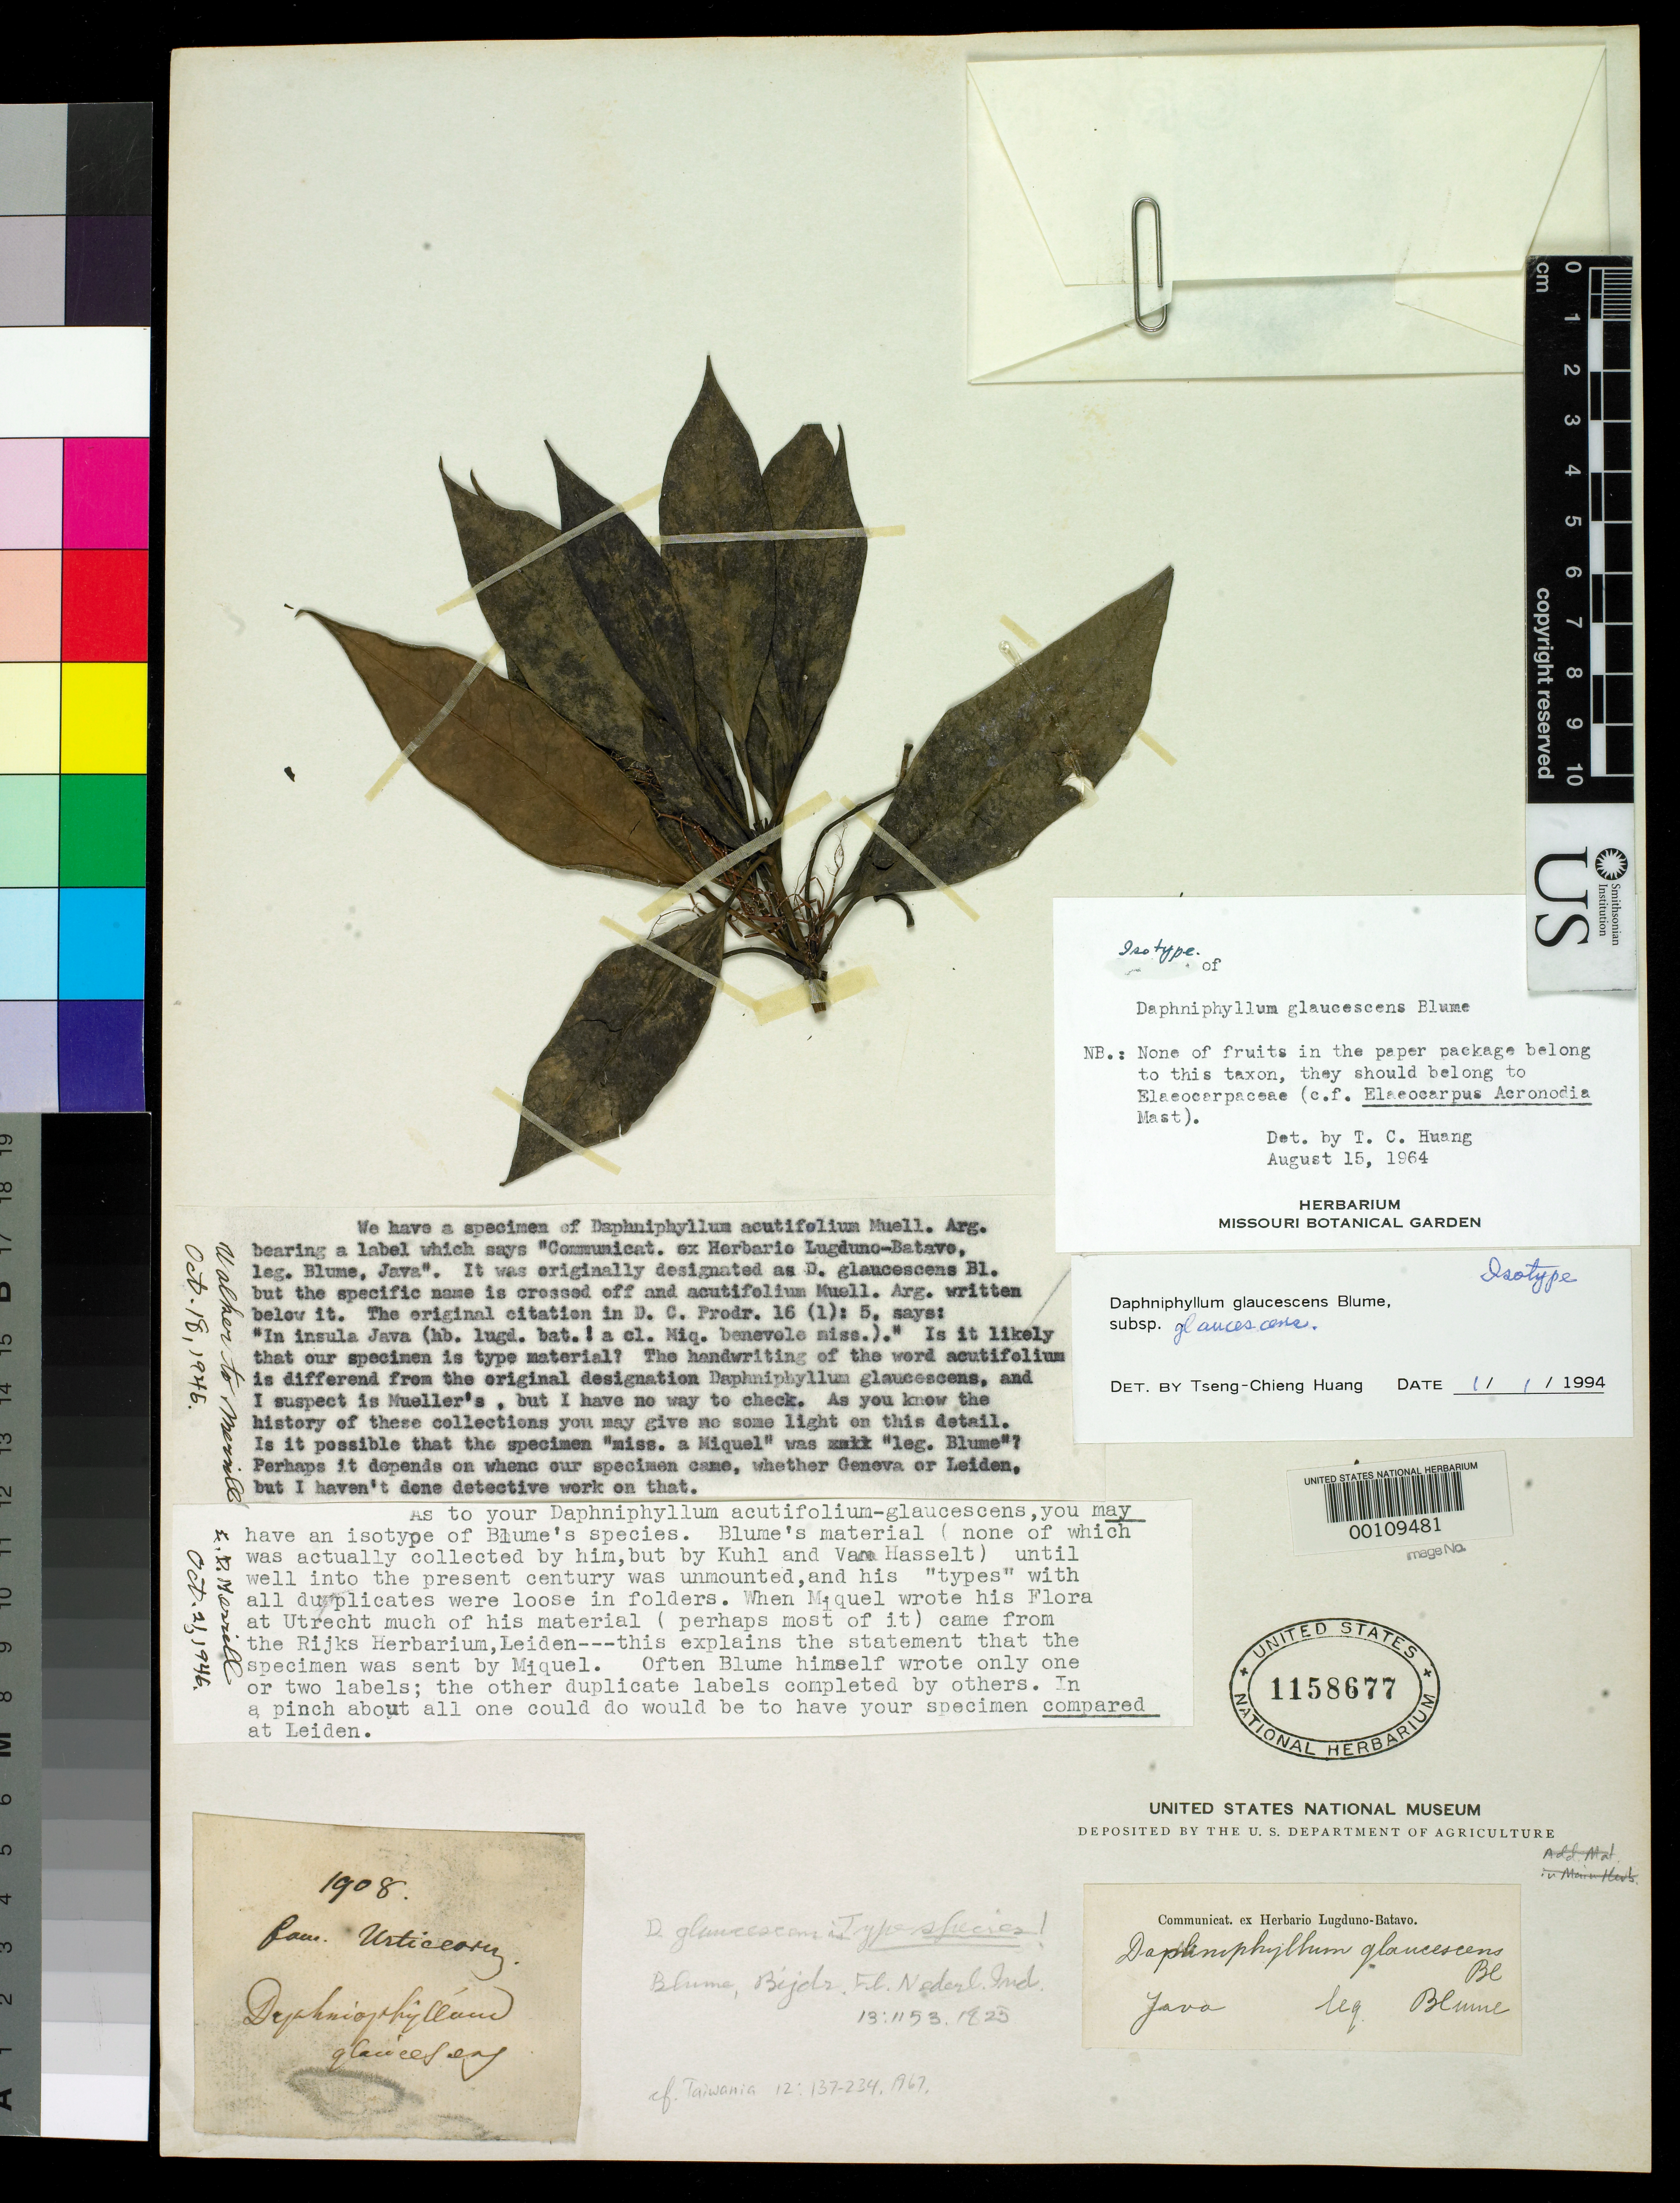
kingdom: Plantae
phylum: Tracheophyta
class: Magnoliopsida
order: Saxifragales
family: Daphniphyllaceae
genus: Daphniphyllum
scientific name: Daphniphyllum glaucescens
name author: Blume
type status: Isotype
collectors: H. Kuhl & J. Van Hasselt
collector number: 1908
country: Indonesia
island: Java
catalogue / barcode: US 1158677